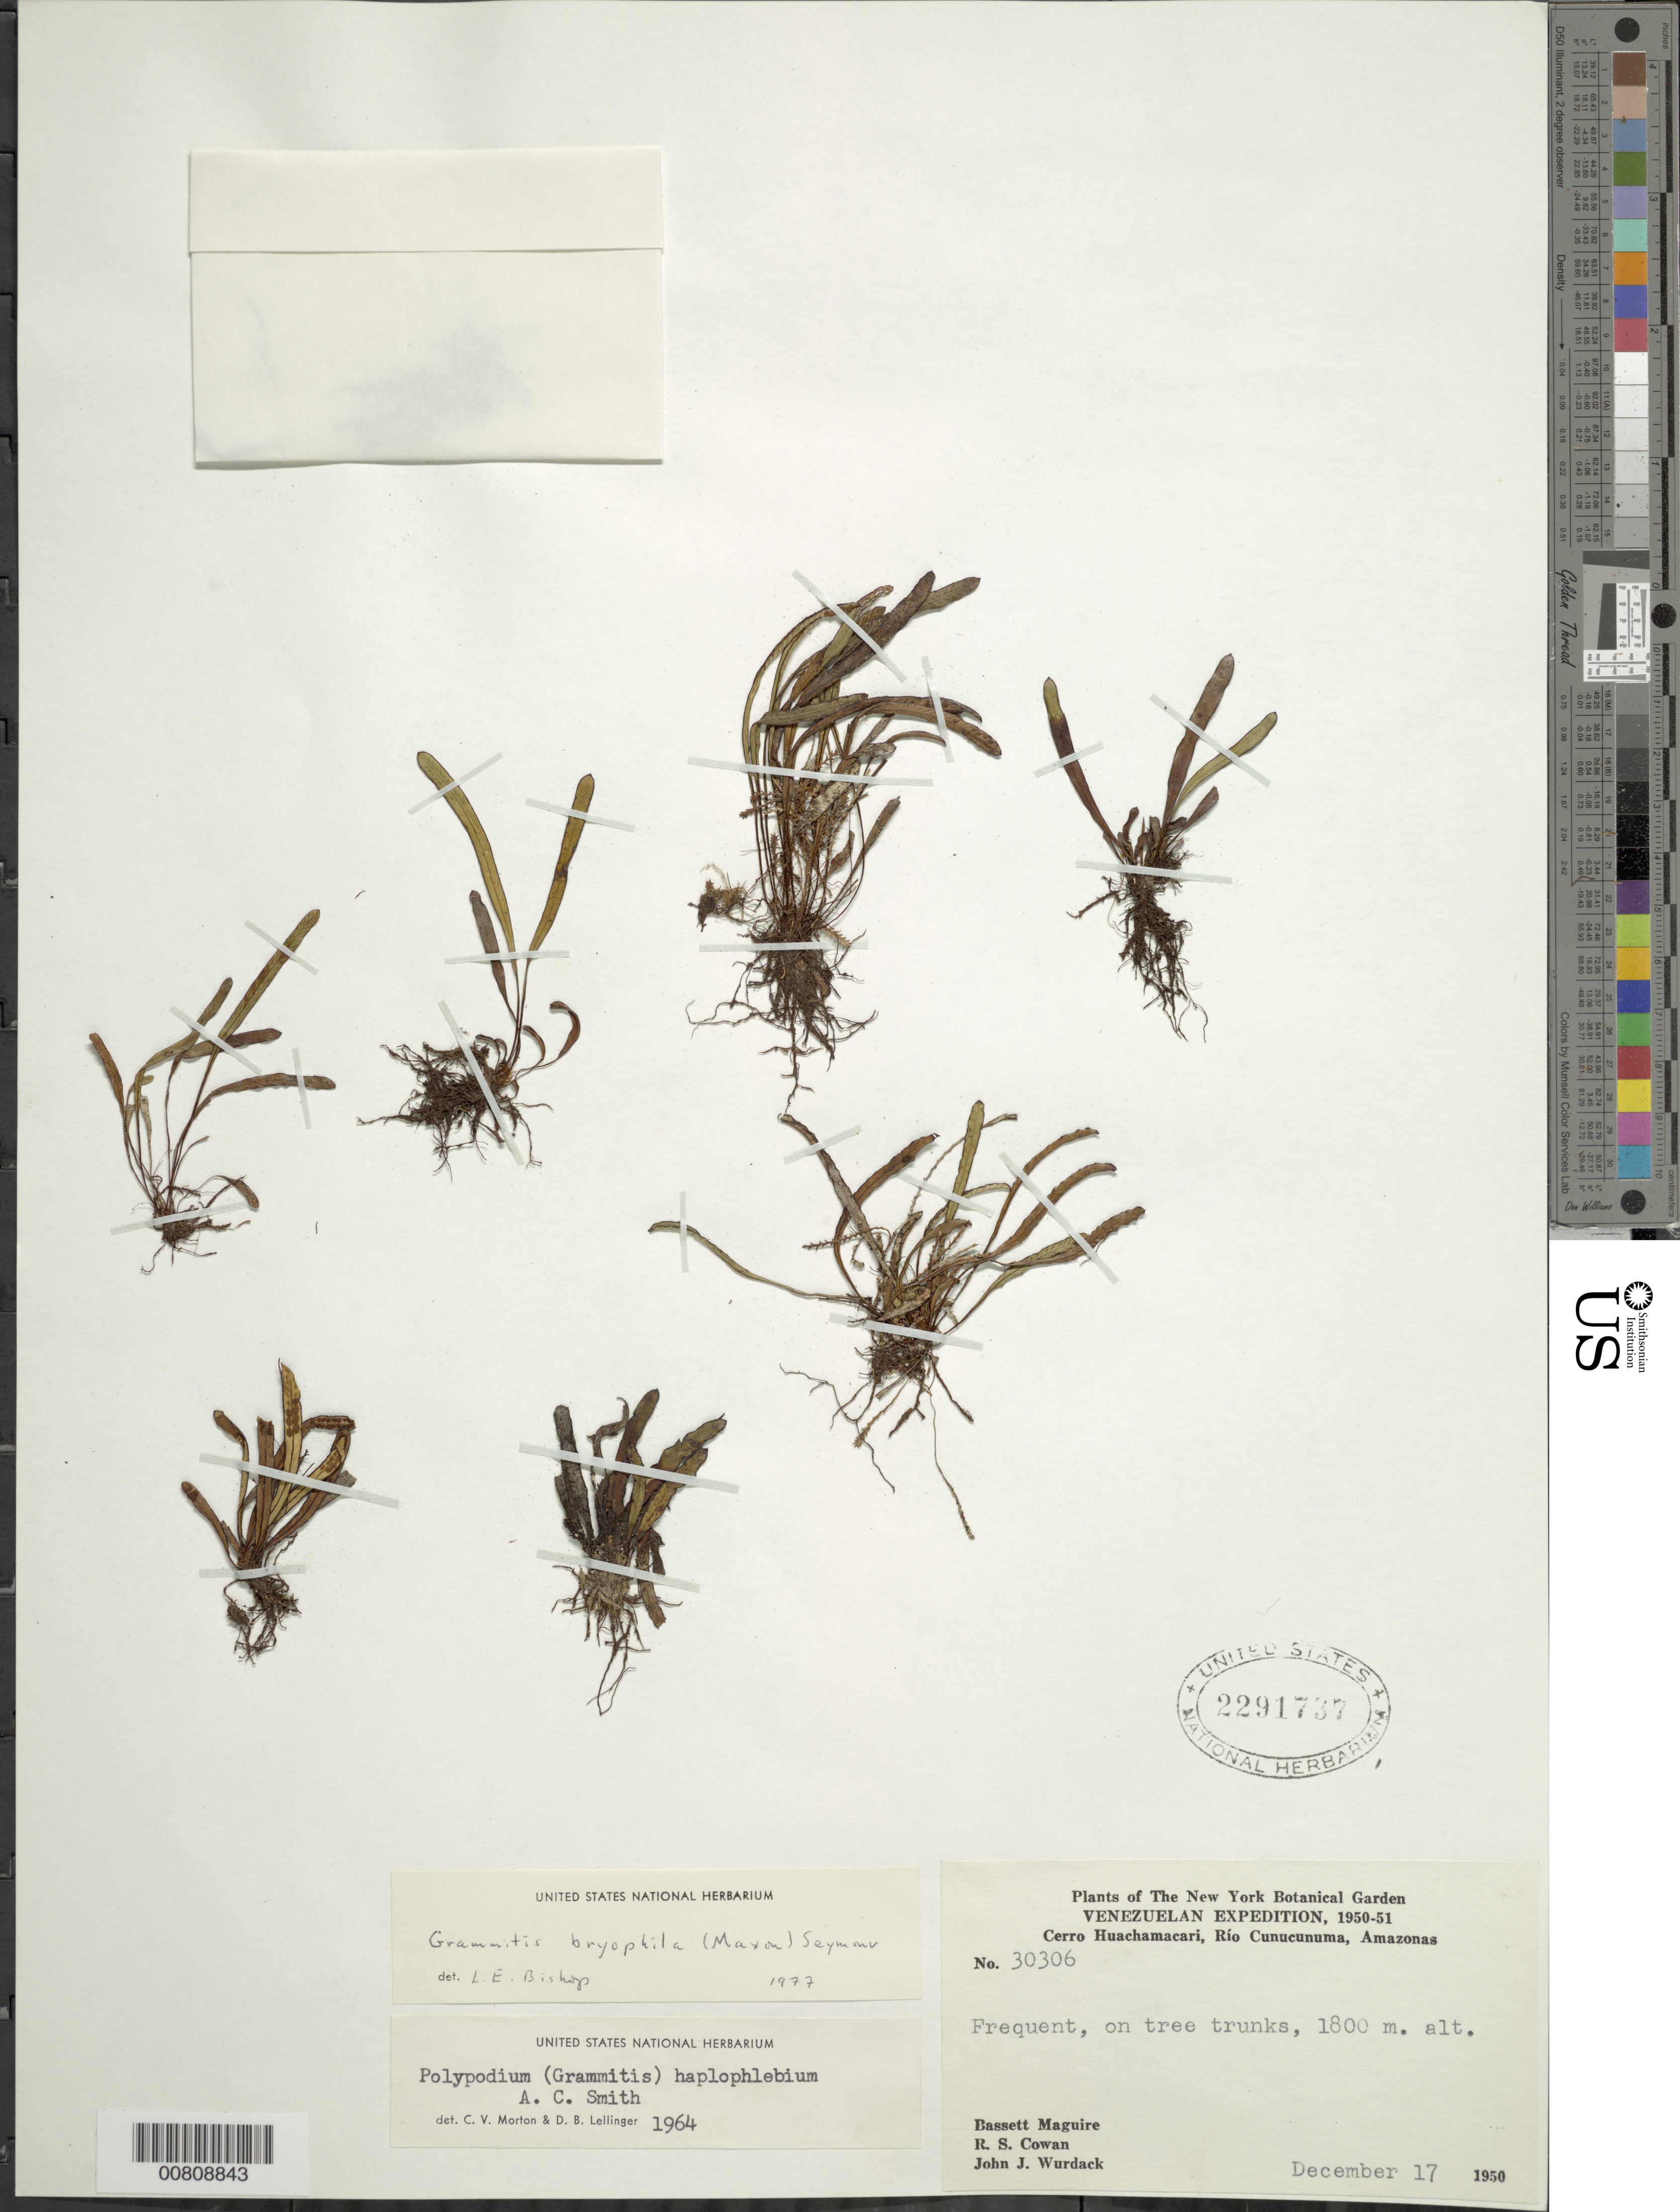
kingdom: Plantae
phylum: Tracheophyta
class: Polypodiopsida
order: Polypodiales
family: Polypodiaceae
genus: Grammitis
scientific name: Grammitis bryophila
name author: (Maxon) Seymour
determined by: Bishop, L. E.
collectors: B. Maguire, R. S. Cowan & J. J. Wurdack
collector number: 30306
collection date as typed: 17-Dec-50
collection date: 1950-12-17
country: Venezuela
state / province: Amazonas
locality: Cerro Huachamacari, Río Cunucunuma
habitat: On tree trunks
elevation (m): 1800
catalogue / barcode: US 2291737